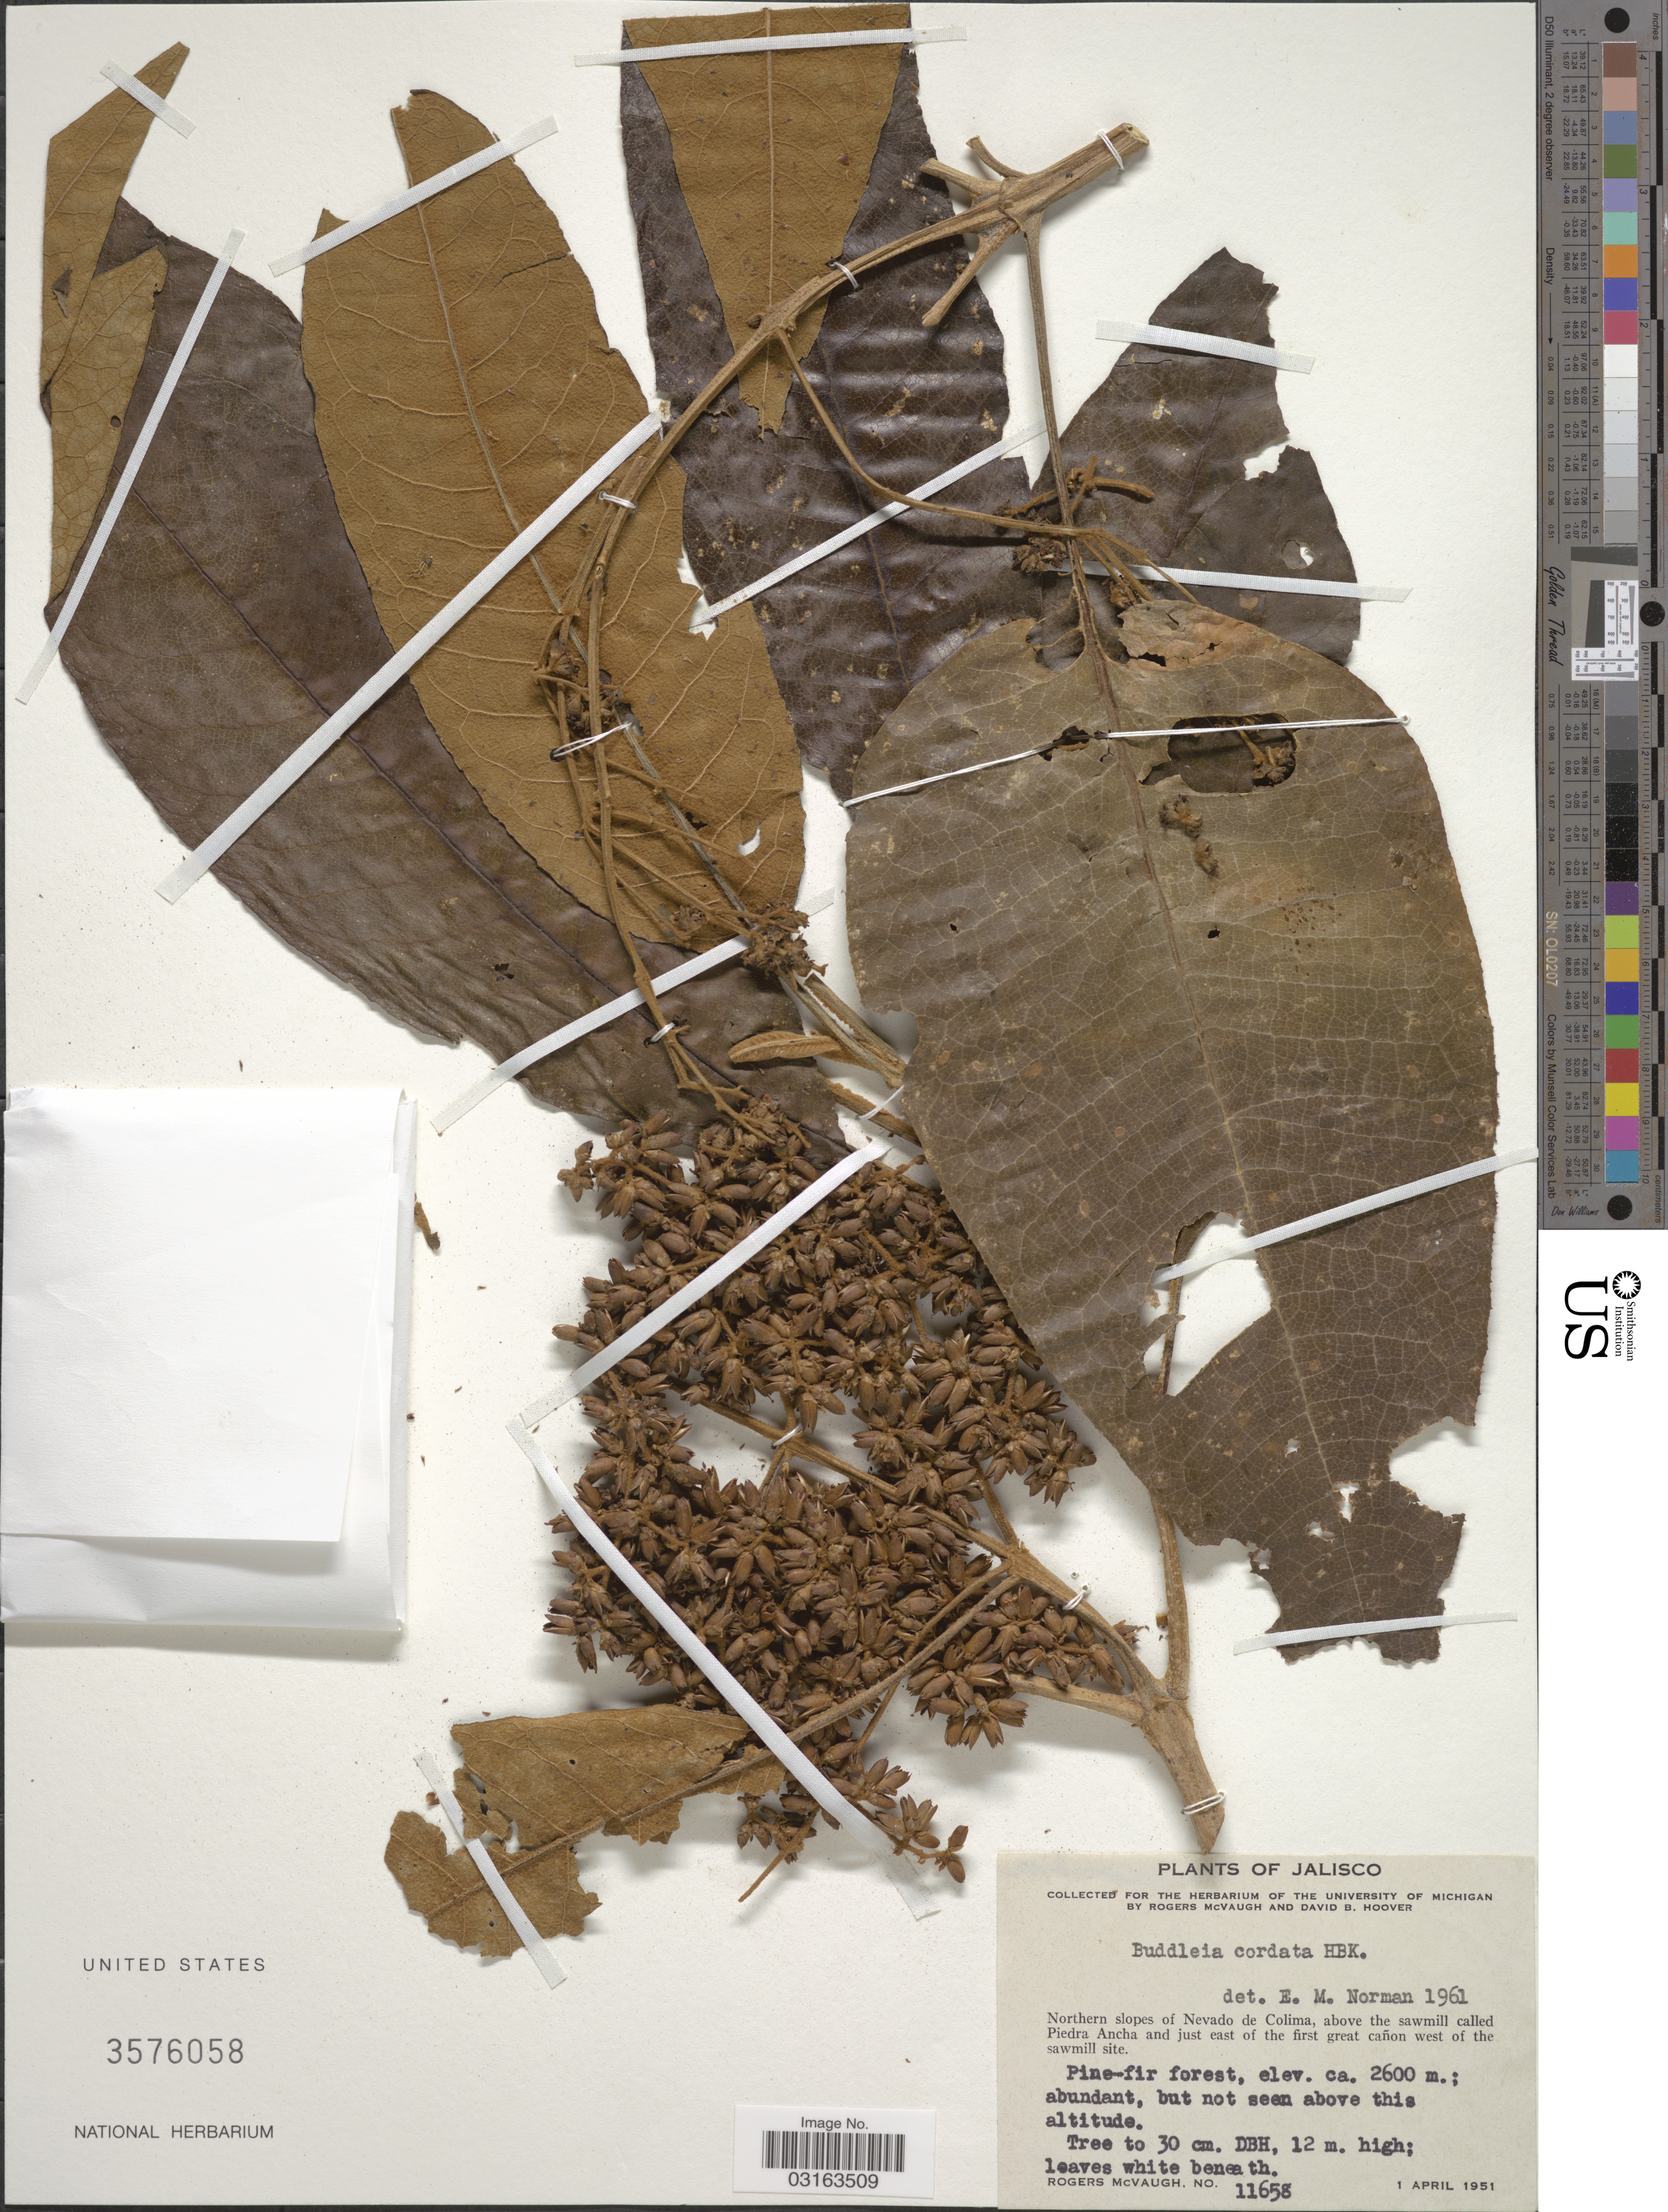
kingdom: Plantae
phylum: Tracheophyta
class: Magnoliopsida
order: Lamiales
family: Scrophulariaceae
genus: Buddleja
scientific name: Buddleja cordata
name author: Kunth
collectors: R. McVaugh & D. B. Hoover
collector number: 11658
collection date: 1951-04-01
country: Mexico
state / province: Jalisco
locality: Northern slopes of Nevado de Colima, above the sawmill called Piedra Ancha and just east of the first great cañon west of the sawmill site.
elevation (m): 2600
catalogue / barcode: US 3576058